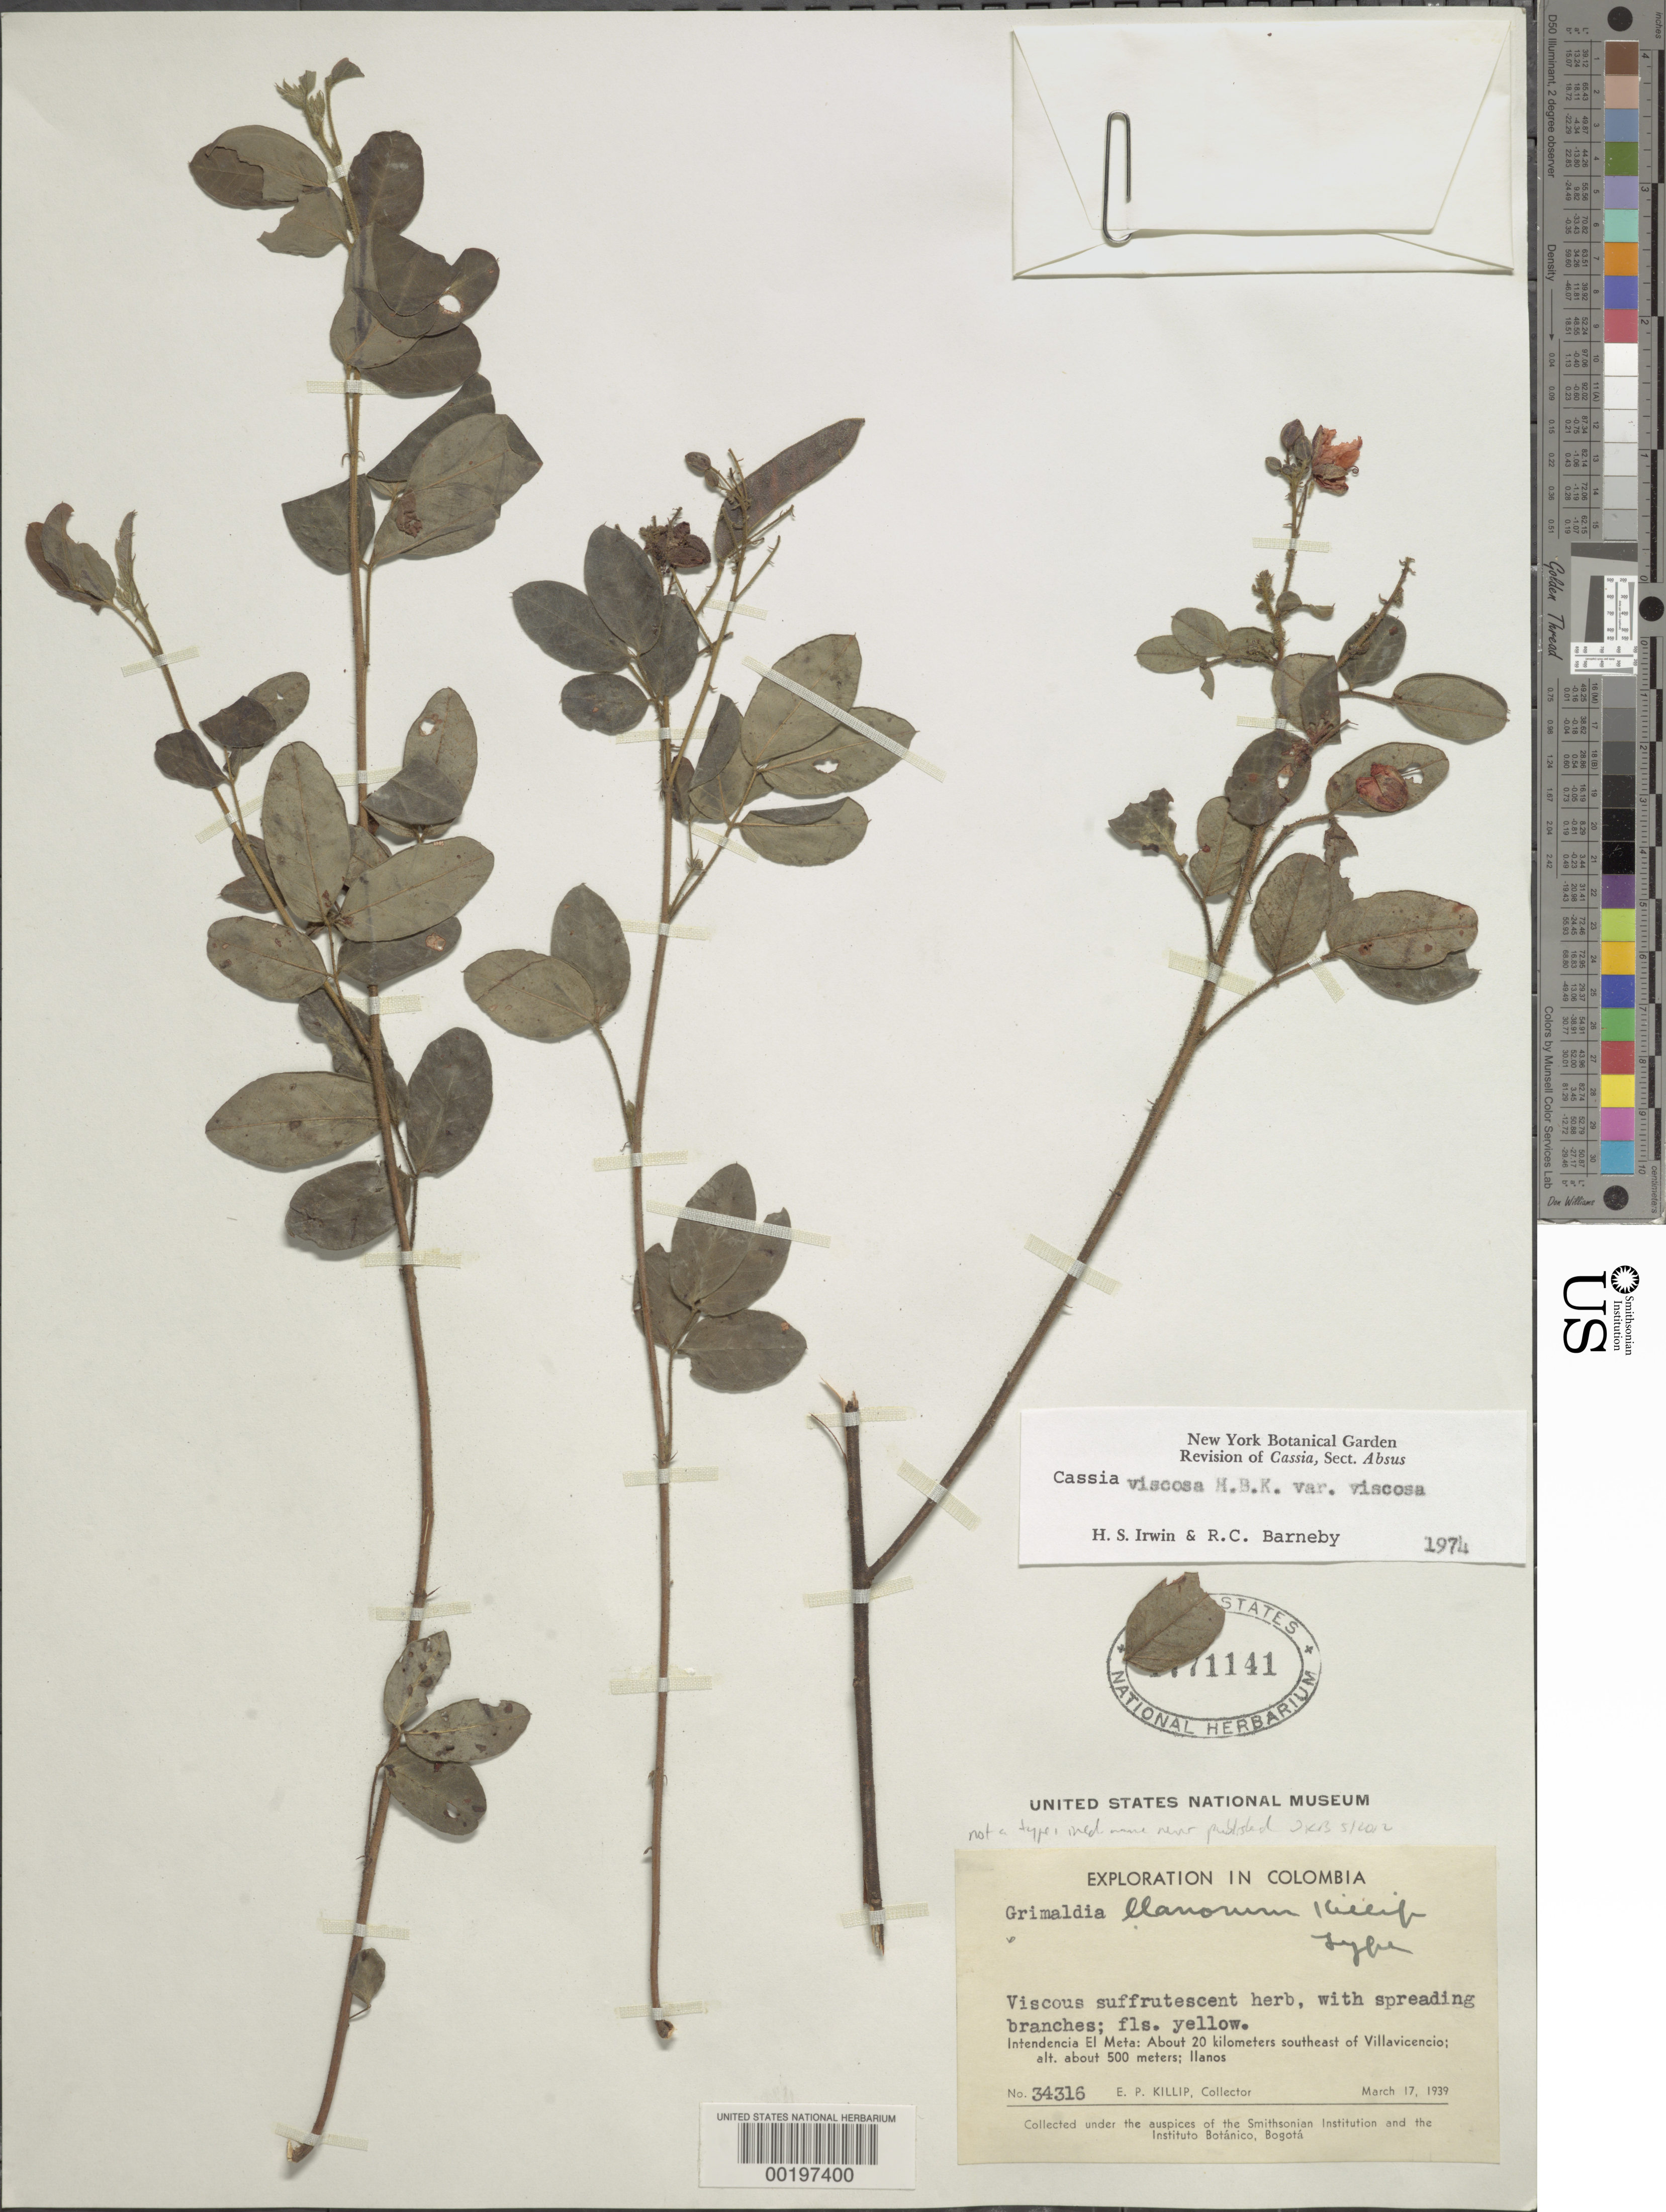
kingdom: Plantae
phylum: Tracheophyta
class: Magnoliopsida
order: Fabales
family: Fabaceae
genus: Chamaecrista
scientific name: Chamaecrista viscosa var. viscosa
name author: (Kunth) H.S. Irwin & Barneby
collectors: E. P. Killip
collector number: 34316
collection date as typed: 17 Mar 1939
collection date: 1939-03-17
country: Colombia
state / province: Meta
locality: About 20 km SE of Villa Vicencia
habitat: Llanos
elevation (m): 500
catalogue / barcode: US 1771141